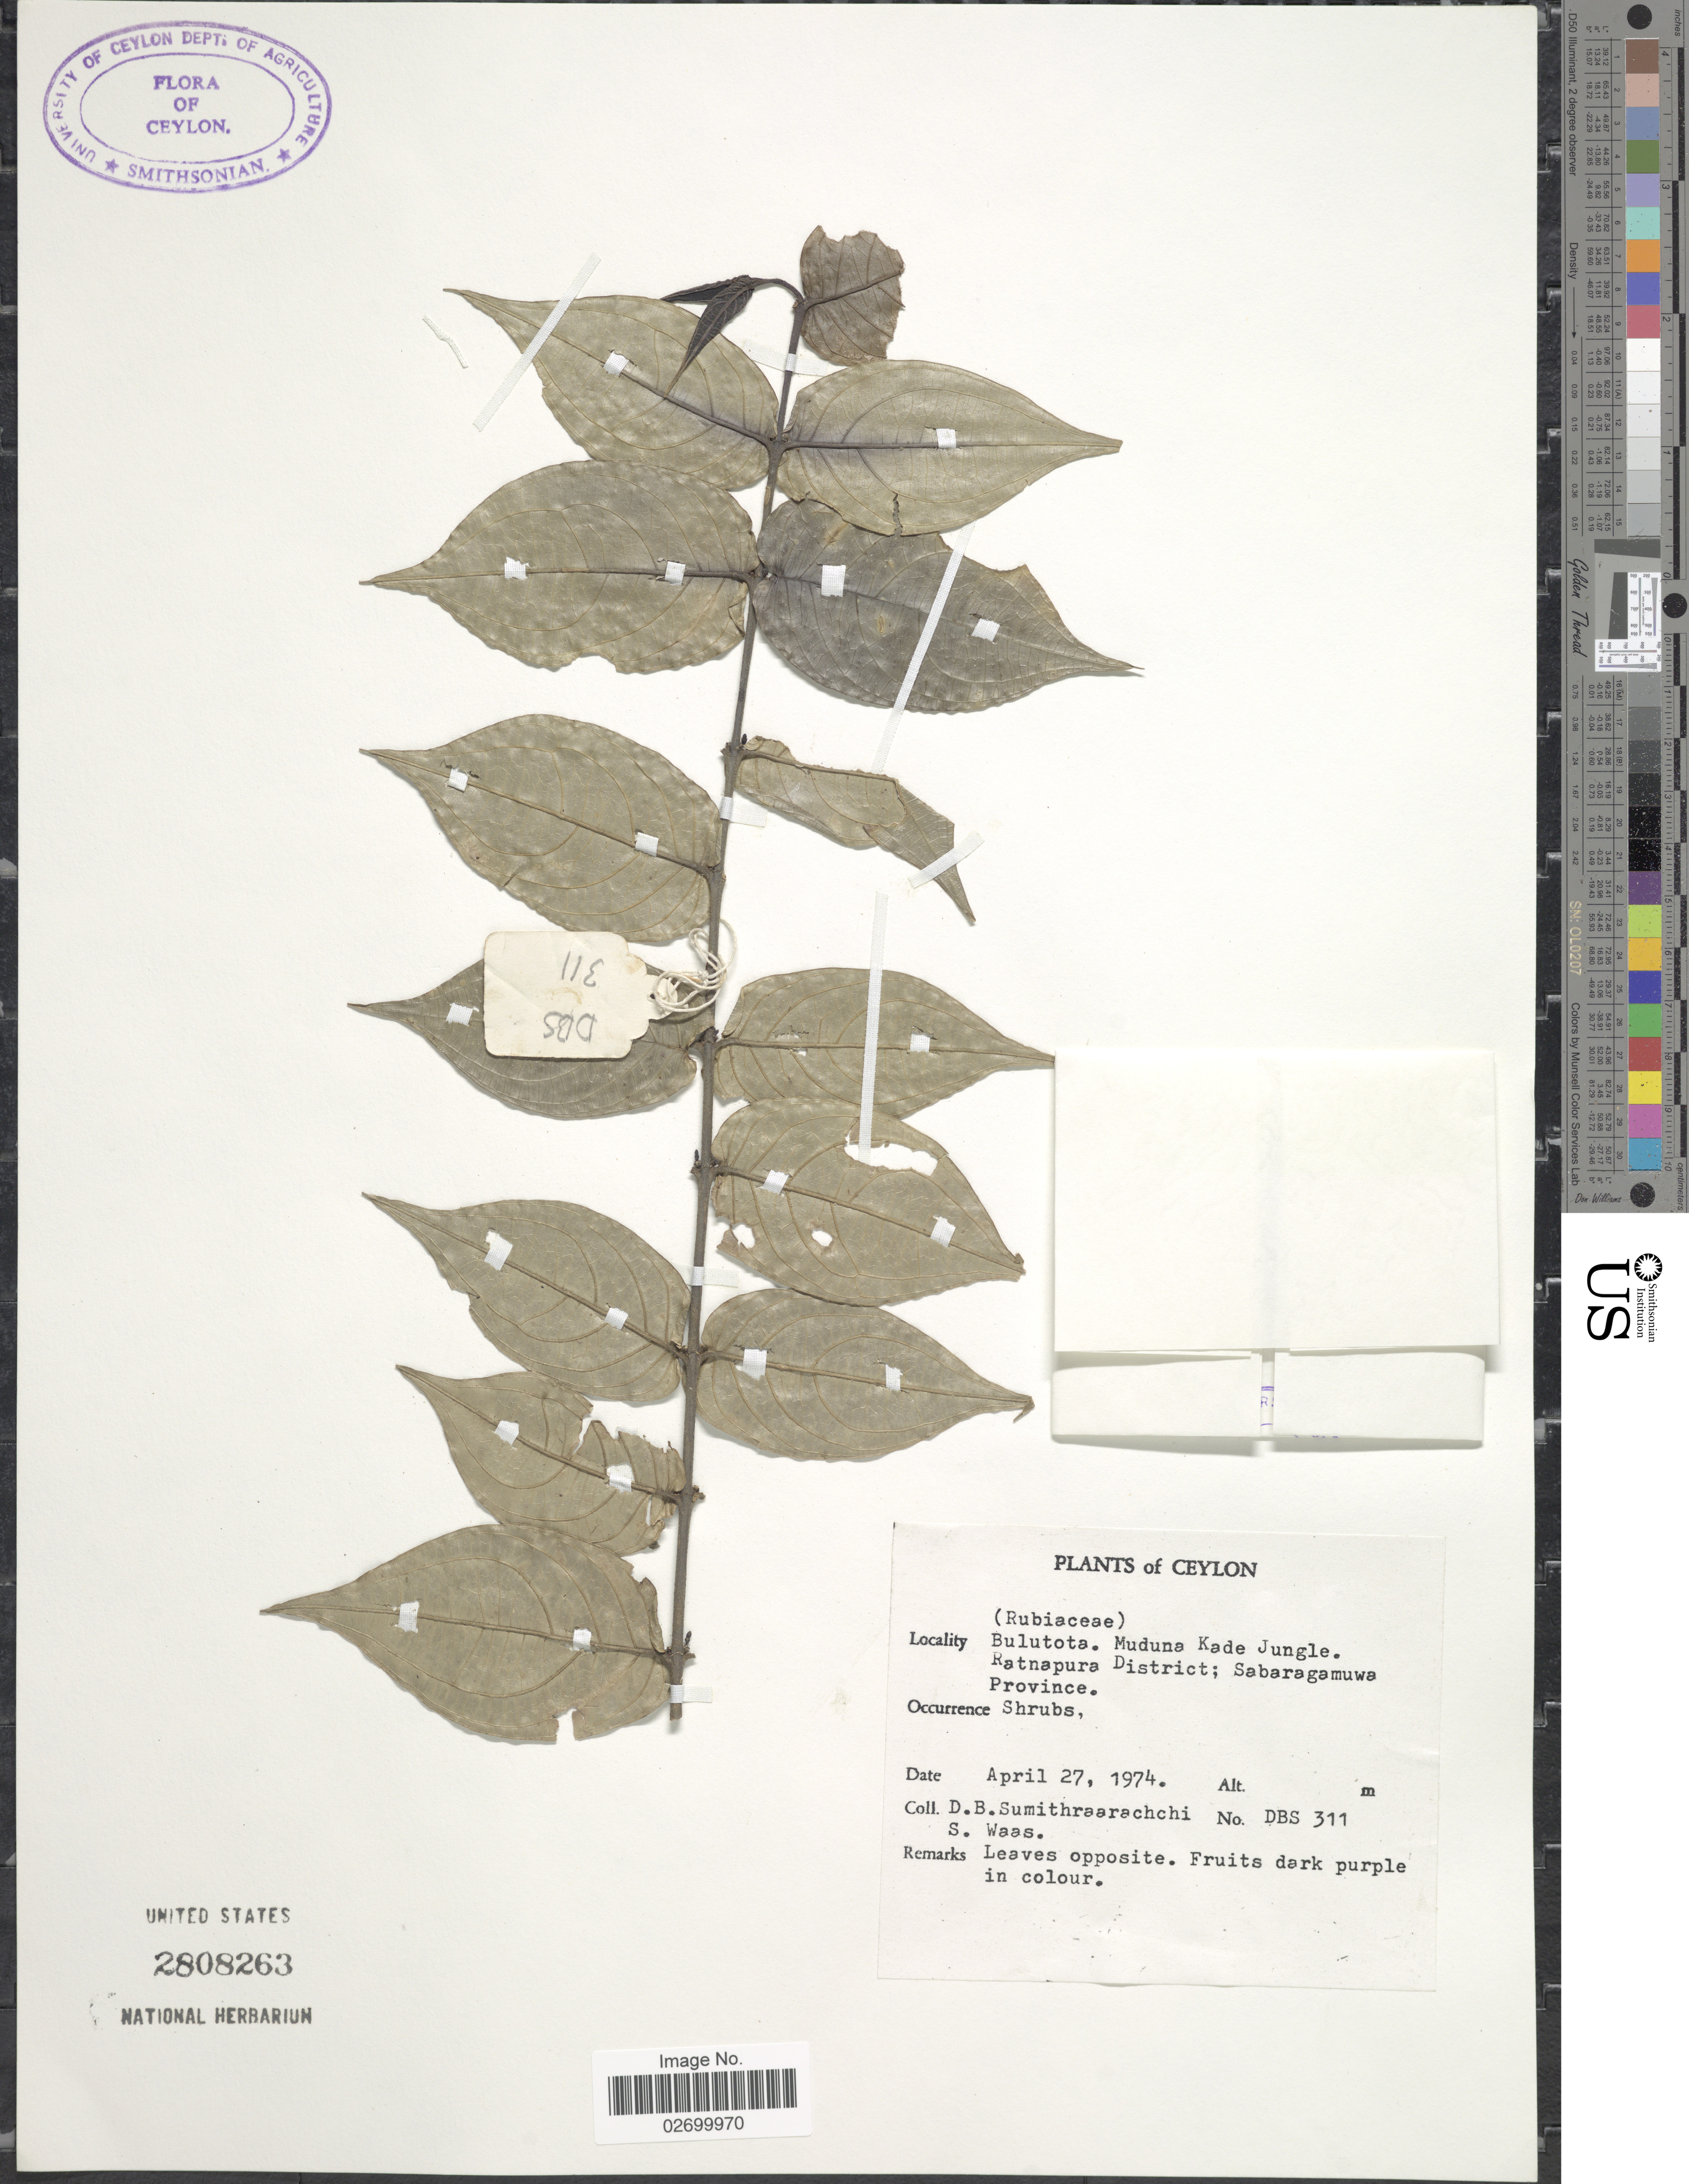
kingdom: Plantae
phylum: Tracheophyta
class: Magnoliopsida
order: Gentianales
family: Rubiaceae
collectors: D. B. Sumithraarachchi & S. Waas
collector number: DBS 311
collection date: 1974-04-27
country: Sri Lanka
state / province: Sabaragamuwa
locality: Ceylon, Bulutota. Muduna Kade Jungle. Ratnapura District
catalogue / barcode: US 2808263